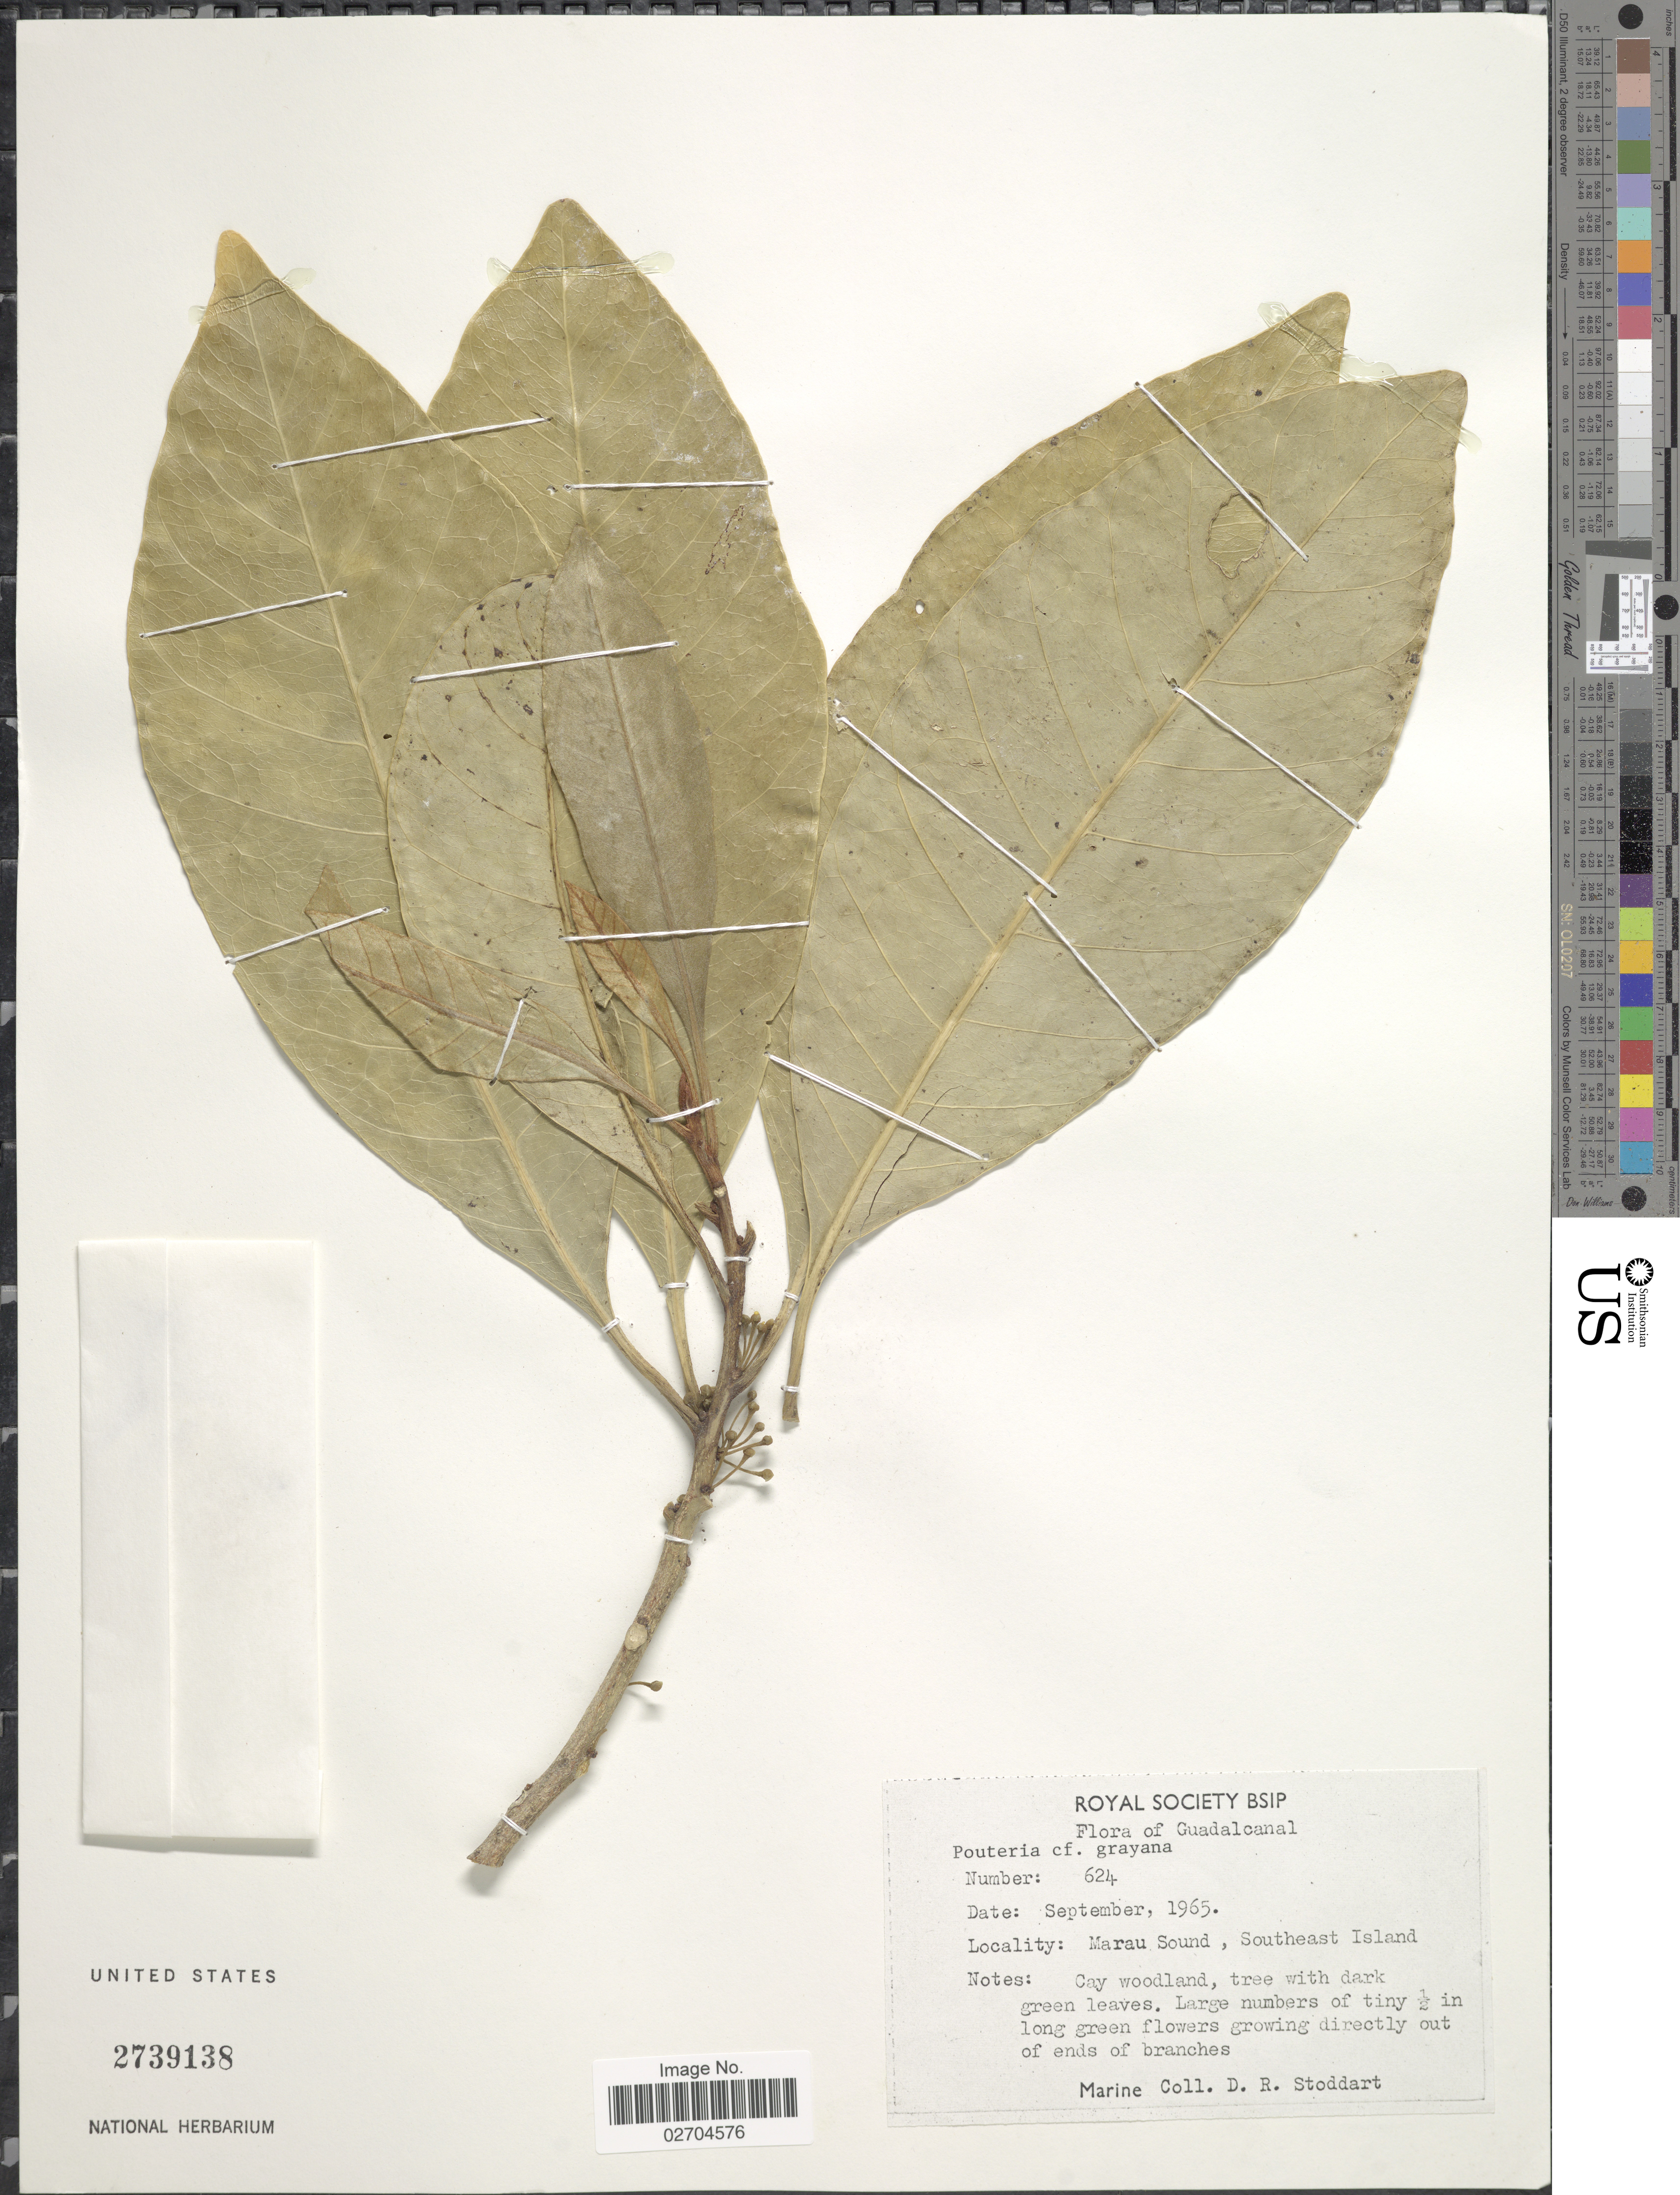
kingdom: Plantae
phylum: Tracheophyta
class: Magnoliopsida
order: Ericales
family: Sapotaceae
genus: Planchonella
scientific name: Planchonella grayana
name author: St. John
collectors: D. R. Stoddart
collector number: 624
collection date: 1965-09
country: Solomon Islands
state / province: Solomon Islands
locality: Guadalcanal. Marau Sound, Southeast Island.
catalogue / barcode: US 2739138